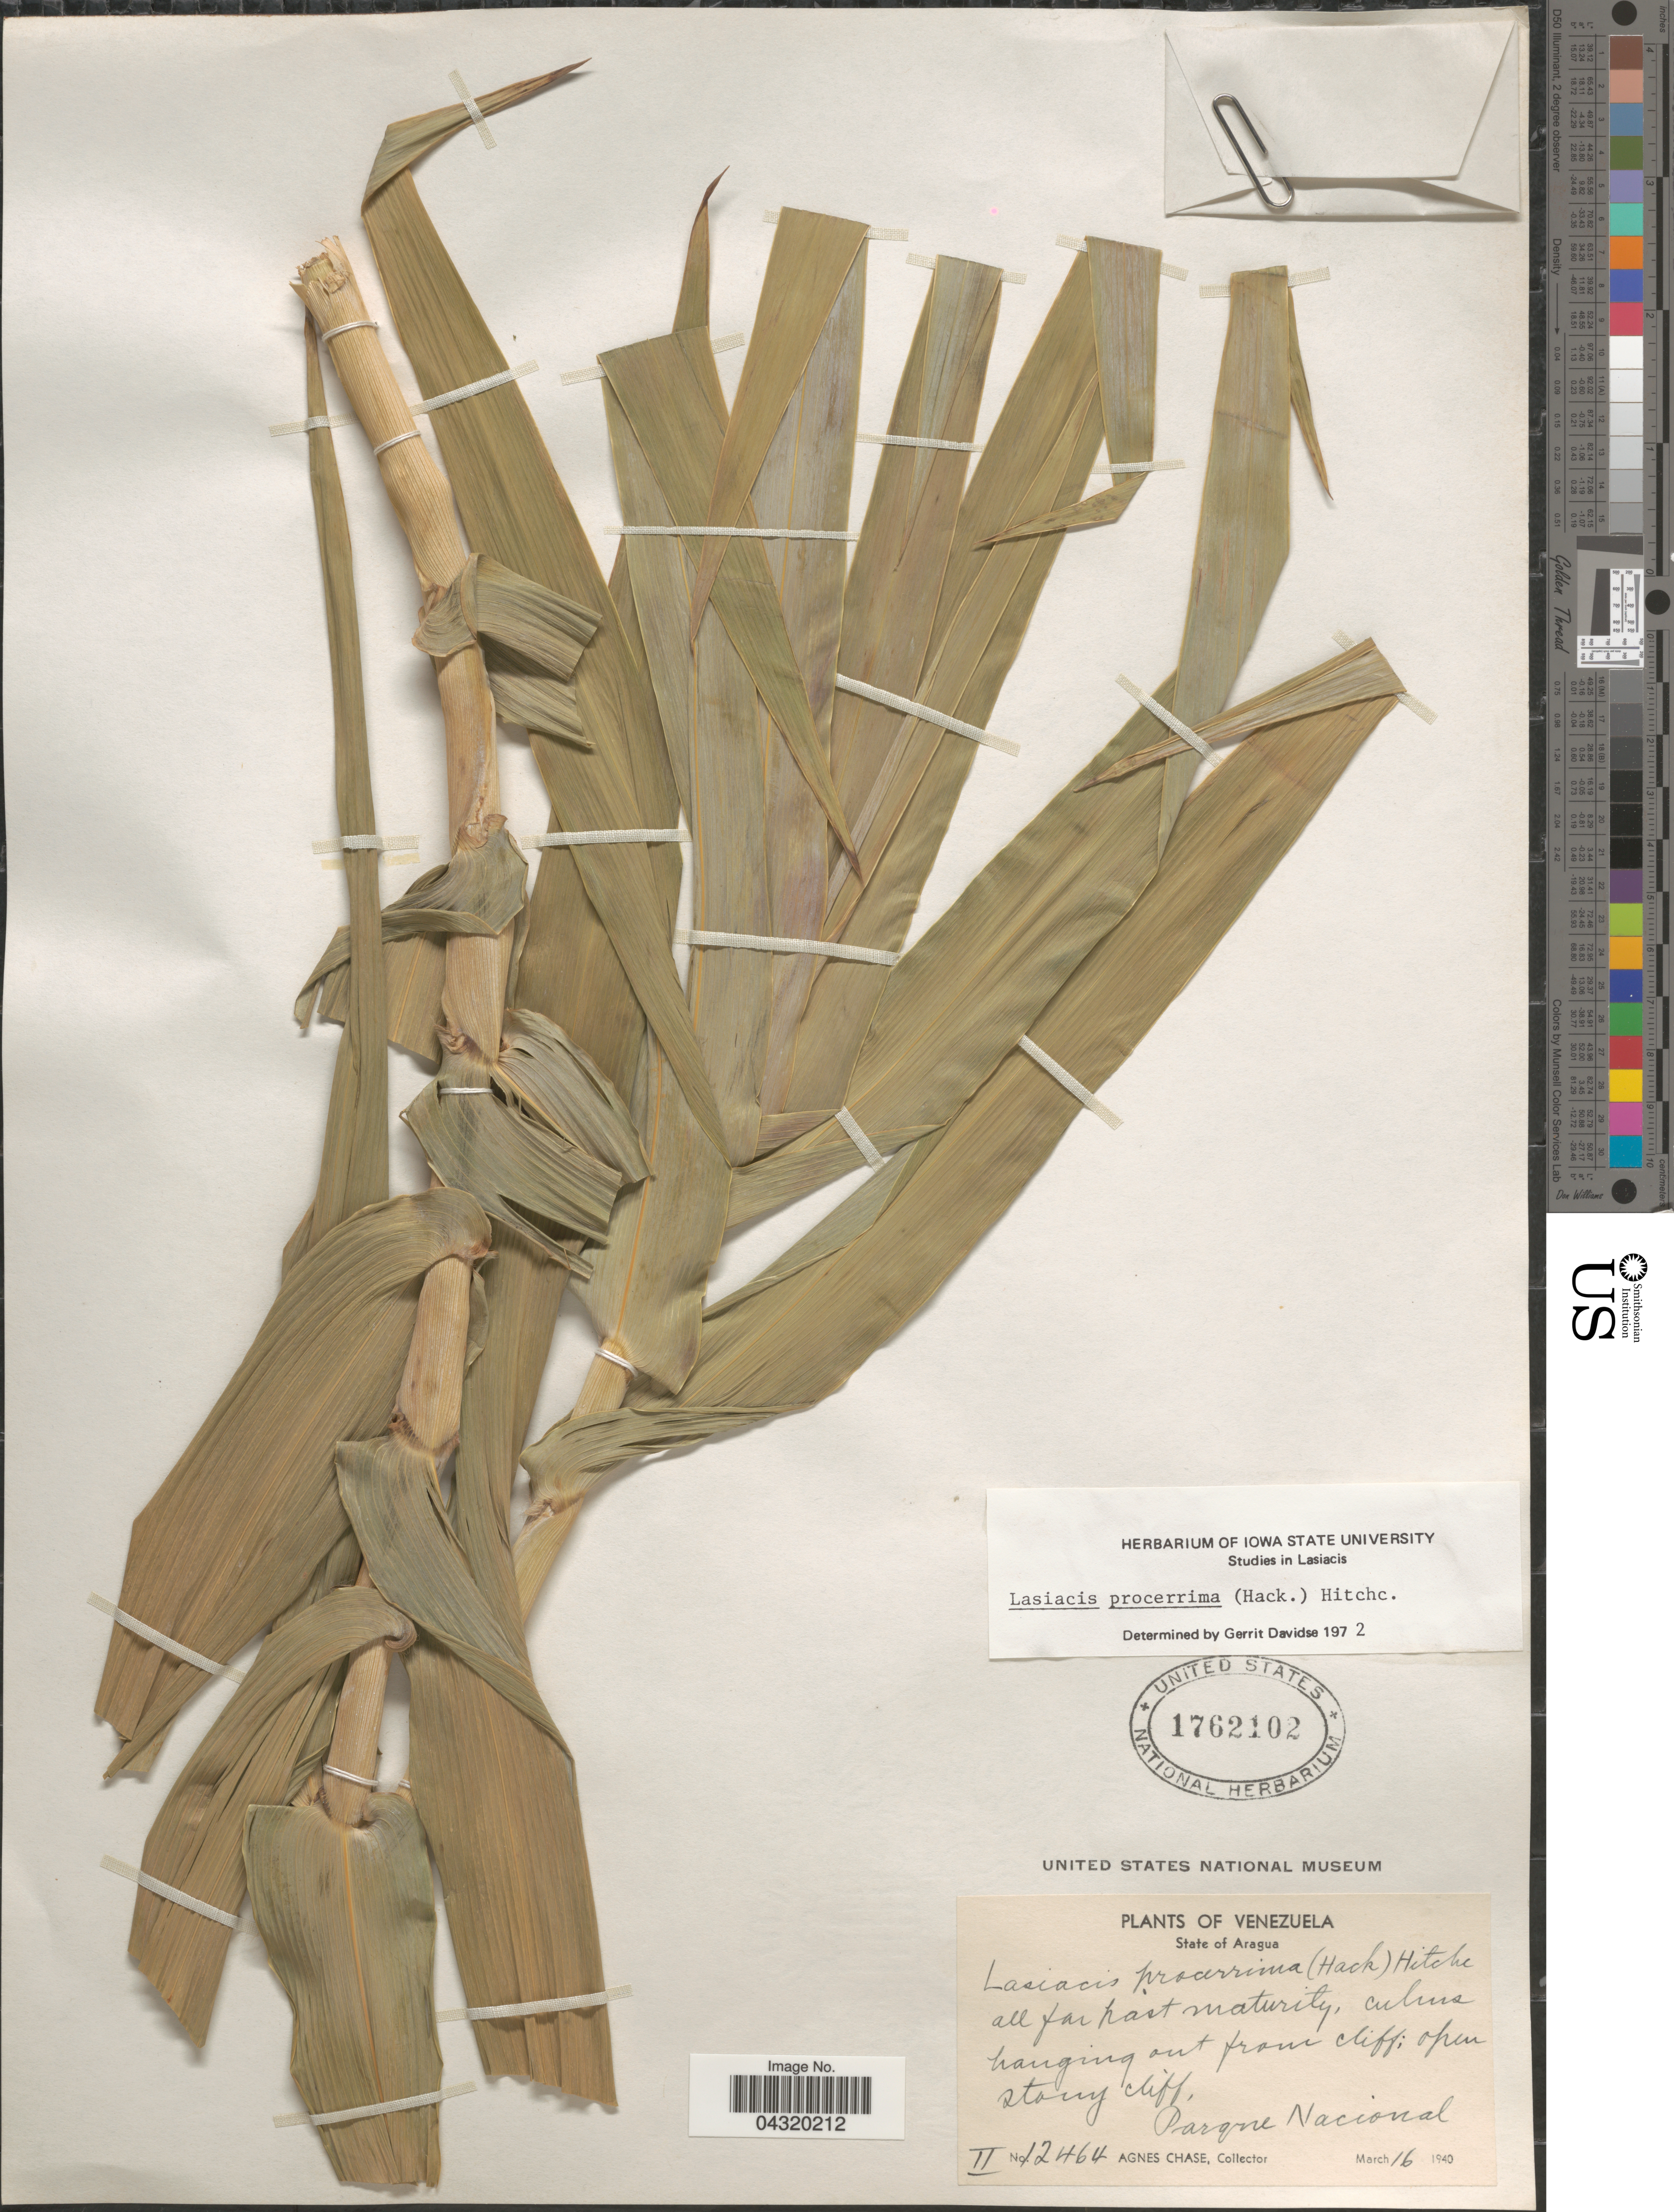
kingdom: Plantae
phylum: Tracheophyta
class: Liliopsida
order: Poales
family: Poaceae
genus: Lasiacis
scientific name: Lasiacis procerrima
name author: (Hack.) Hitchc.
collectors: A. Chase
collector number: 12464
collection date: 1940-03-16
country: Venezuela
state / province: Aragua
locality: Parque Nacional.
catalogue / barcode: US 1762102